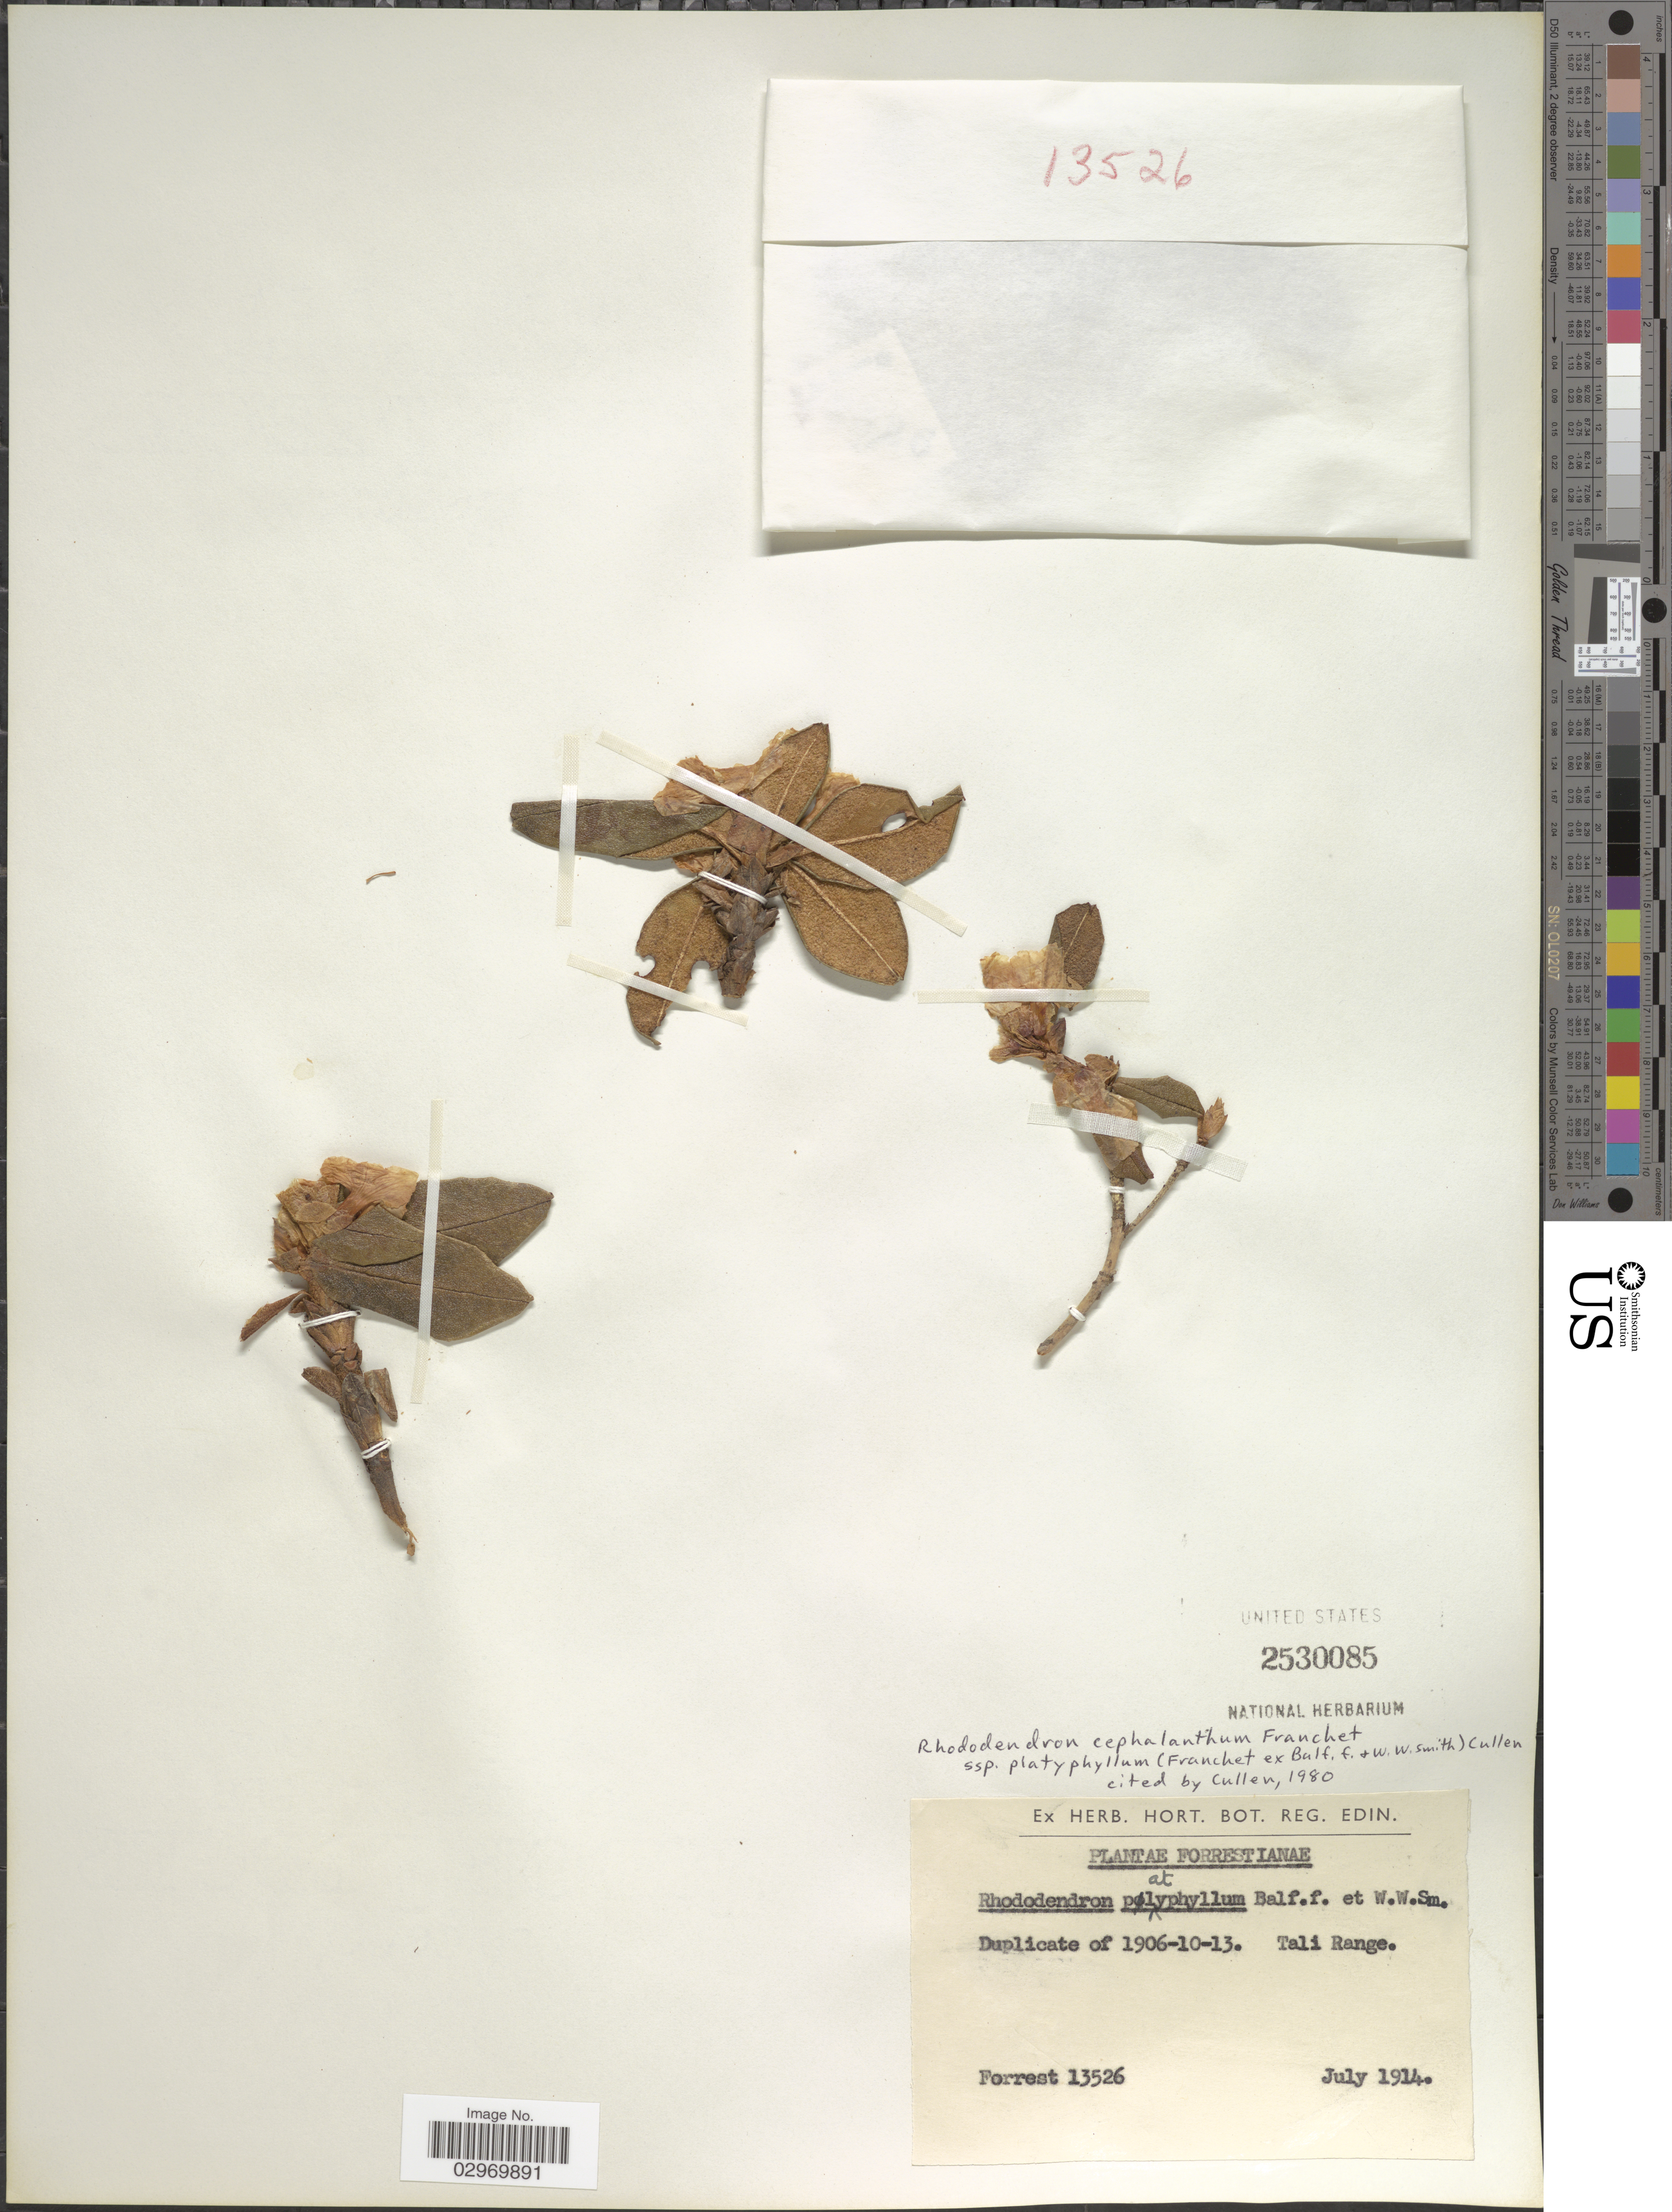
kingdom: Plantae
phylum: Tracheophyta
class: Magnoliopsida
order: Ericales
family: Ericaceae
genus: Rhododendron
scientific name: Rhododendron cephalanthum subsp. platyphyllum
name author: (Balf. f. & W.W. Sm.) Cullen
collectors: -. Forrest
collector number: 13526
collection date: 1914-07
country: China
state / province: Yunnan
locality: Tali Range.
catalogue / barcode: US 2530085